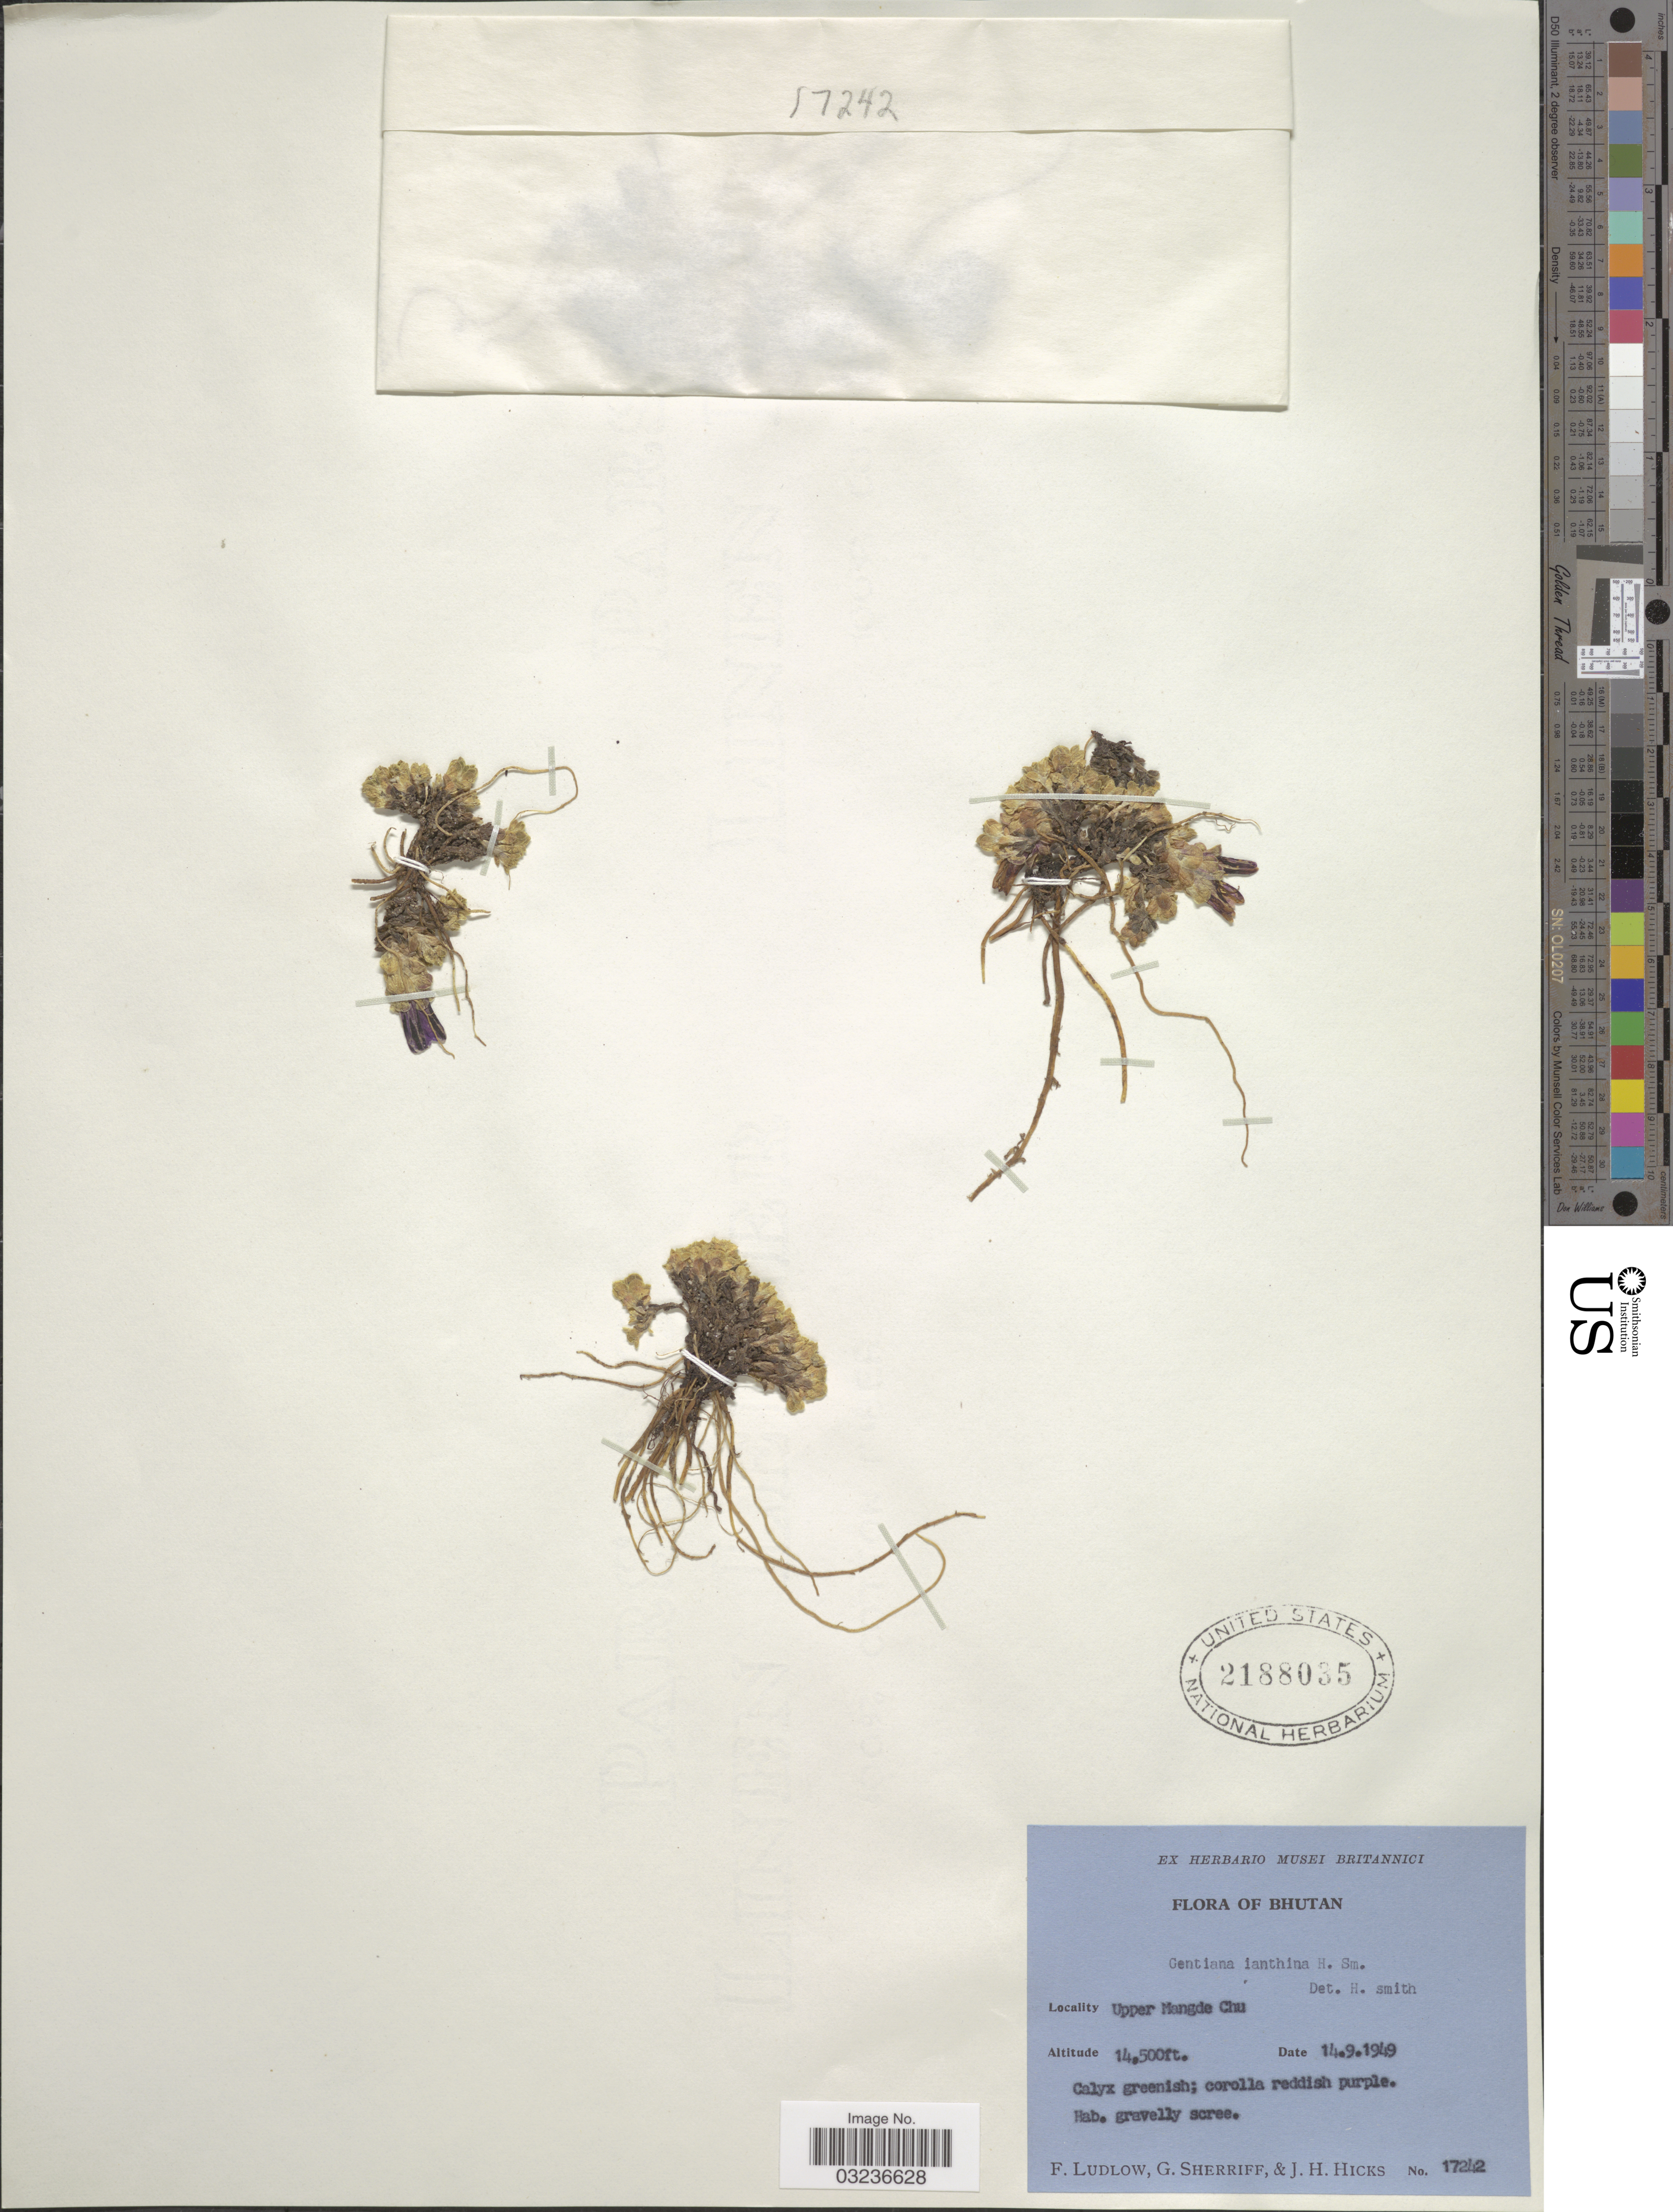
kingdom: Plantae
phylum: Tracheophyta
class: Magnoliopsida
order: Gentianales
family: Gentianaceae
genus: Gentiana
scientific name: Gentiana ianthina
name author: Harry Sm.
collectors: F. Ludlow, G. Sherriff & J. H. Hicks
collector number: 17242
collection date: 1949-09-14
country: Bhutan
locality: Upper Mangde Chu.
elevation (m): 4420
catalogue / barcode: US 2188035